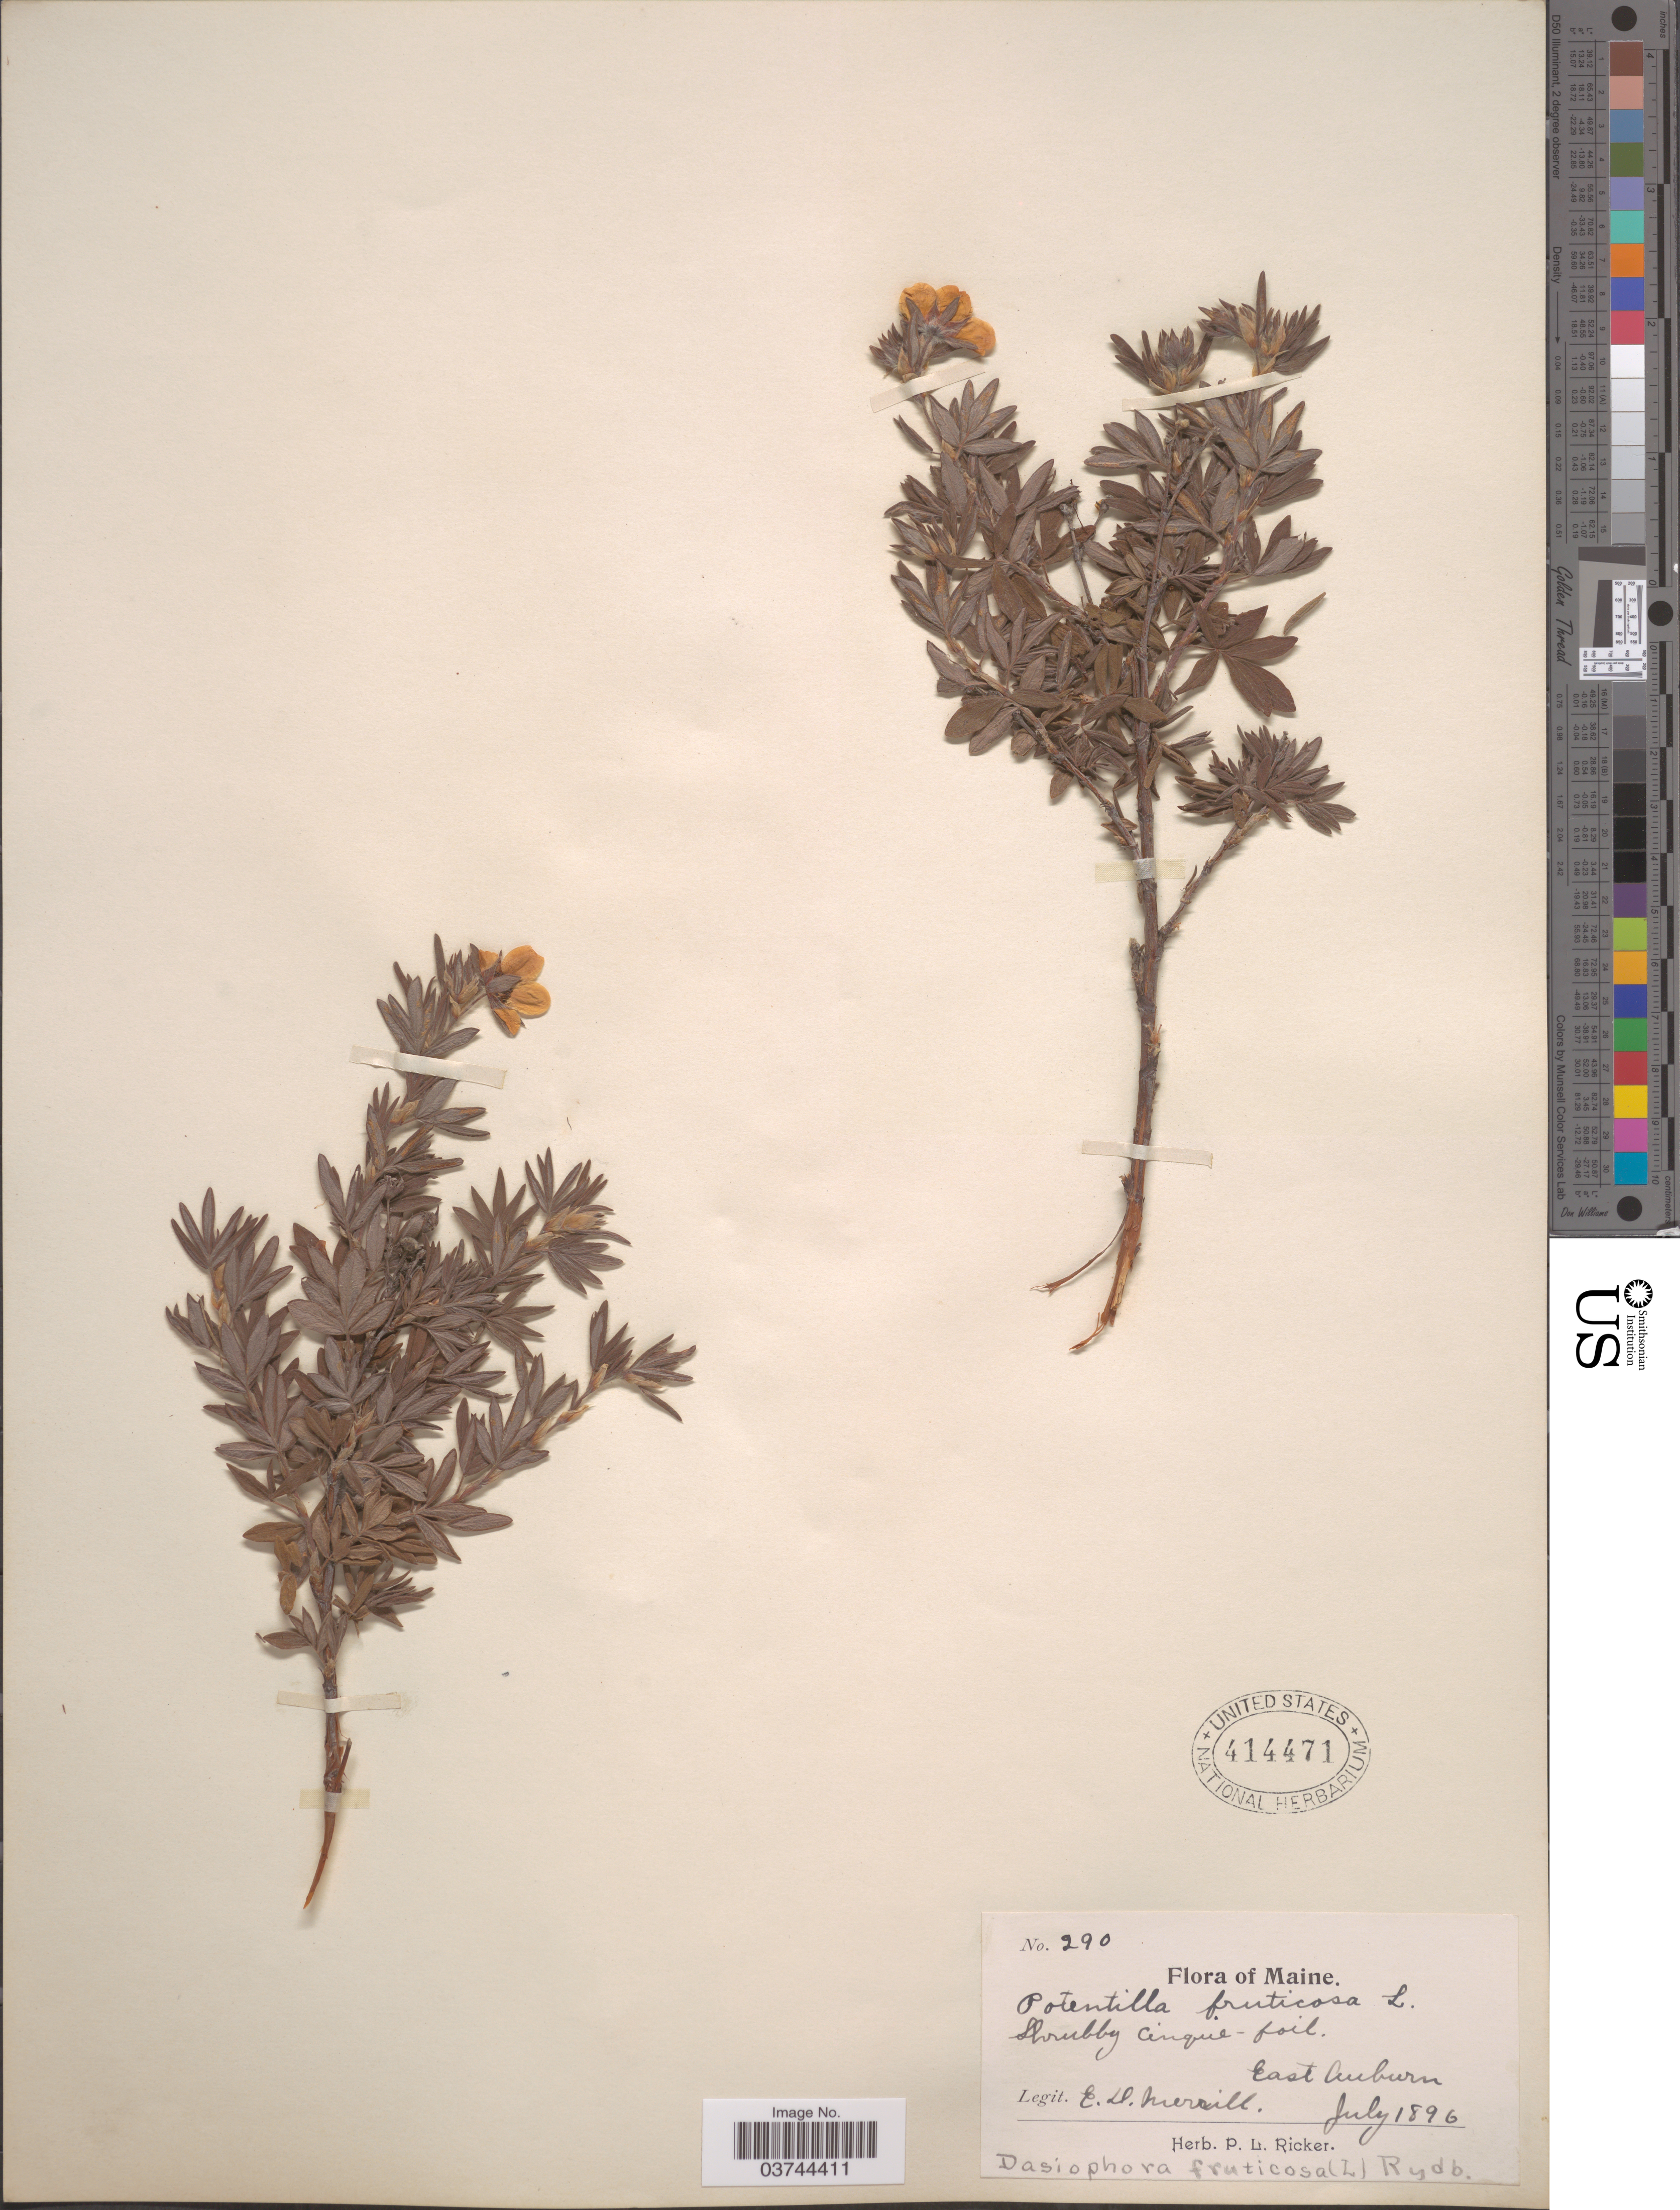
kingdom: Plantae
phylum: Tracheophyta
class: Magnoliopsida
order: Rosales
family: Rosaceae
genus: Dasiphora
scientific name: Dasiphora fruticosa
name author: (L.) Rydb.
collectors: E. D. Merrill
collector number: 290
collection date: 1896-07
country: United States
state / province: Maine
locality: East Auburn.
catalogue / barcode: US 414471